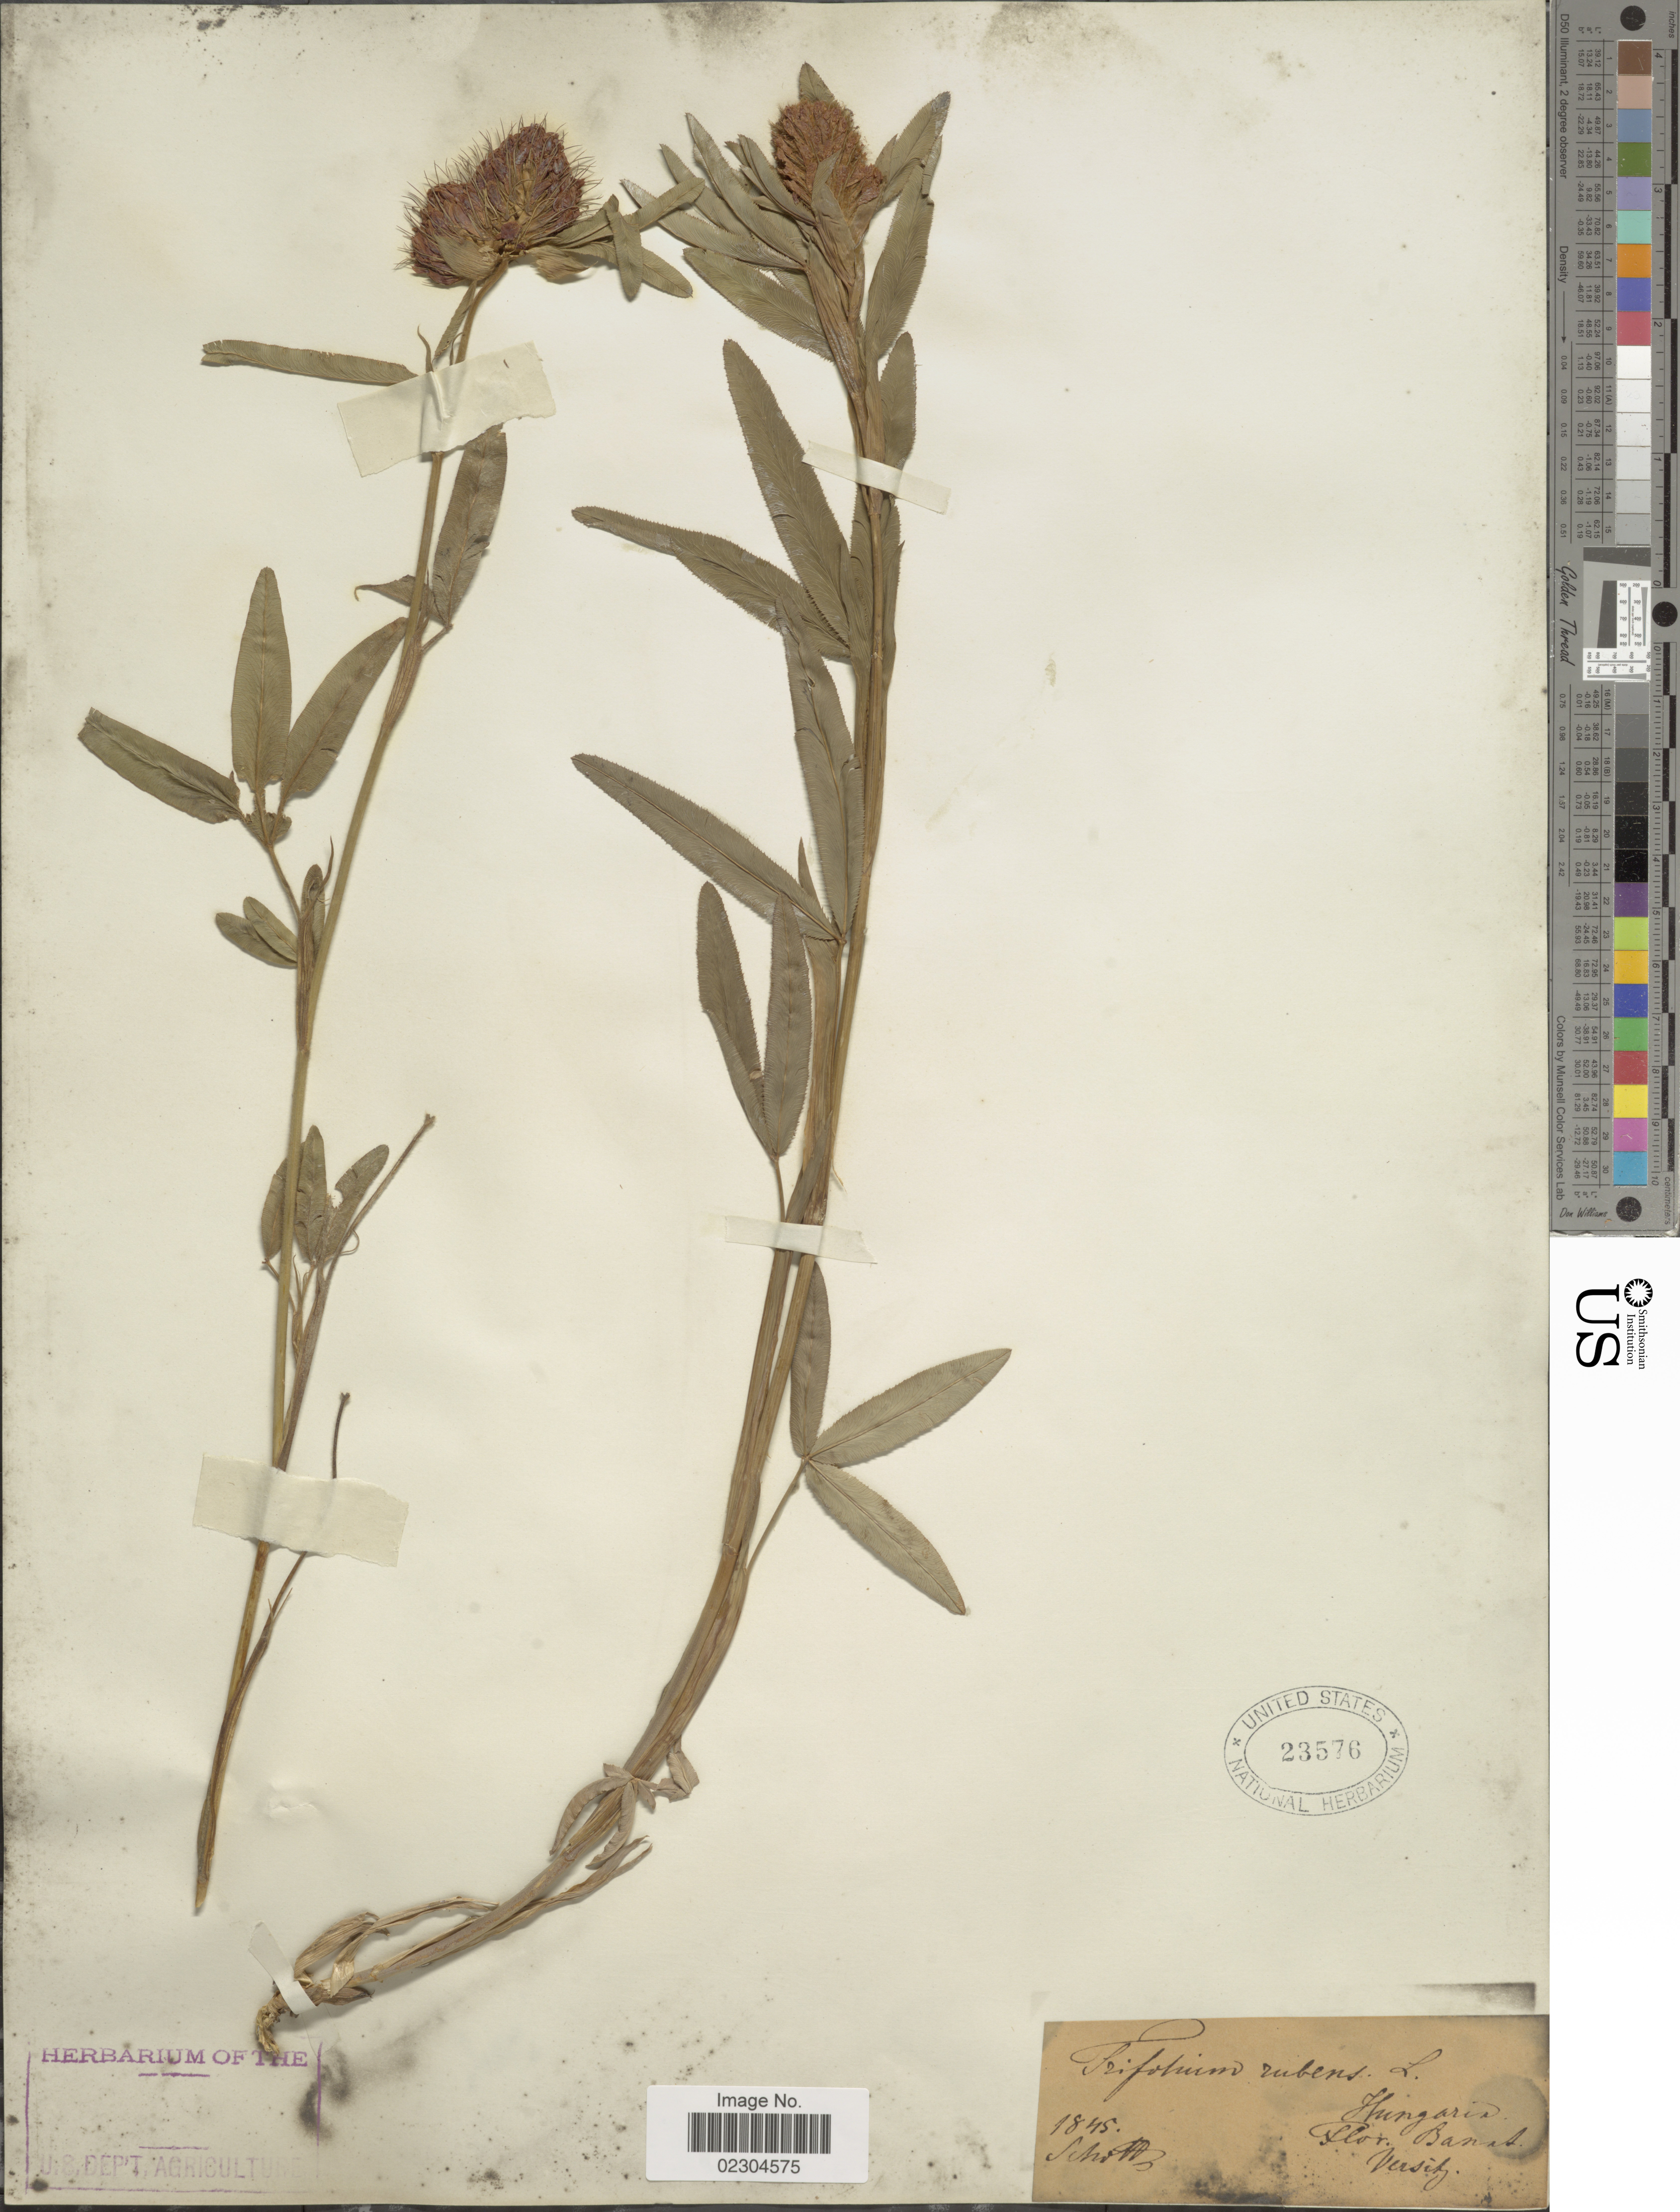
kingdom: Plantae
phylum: Tracheophyta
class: Magnoliopsida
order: Fabales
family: Fabaceae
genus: Trifolium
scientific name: Trifolium rubens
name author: L.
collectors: -. Schottz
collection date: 1845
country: Hungary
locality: Flor Banat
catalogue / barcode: US 23576